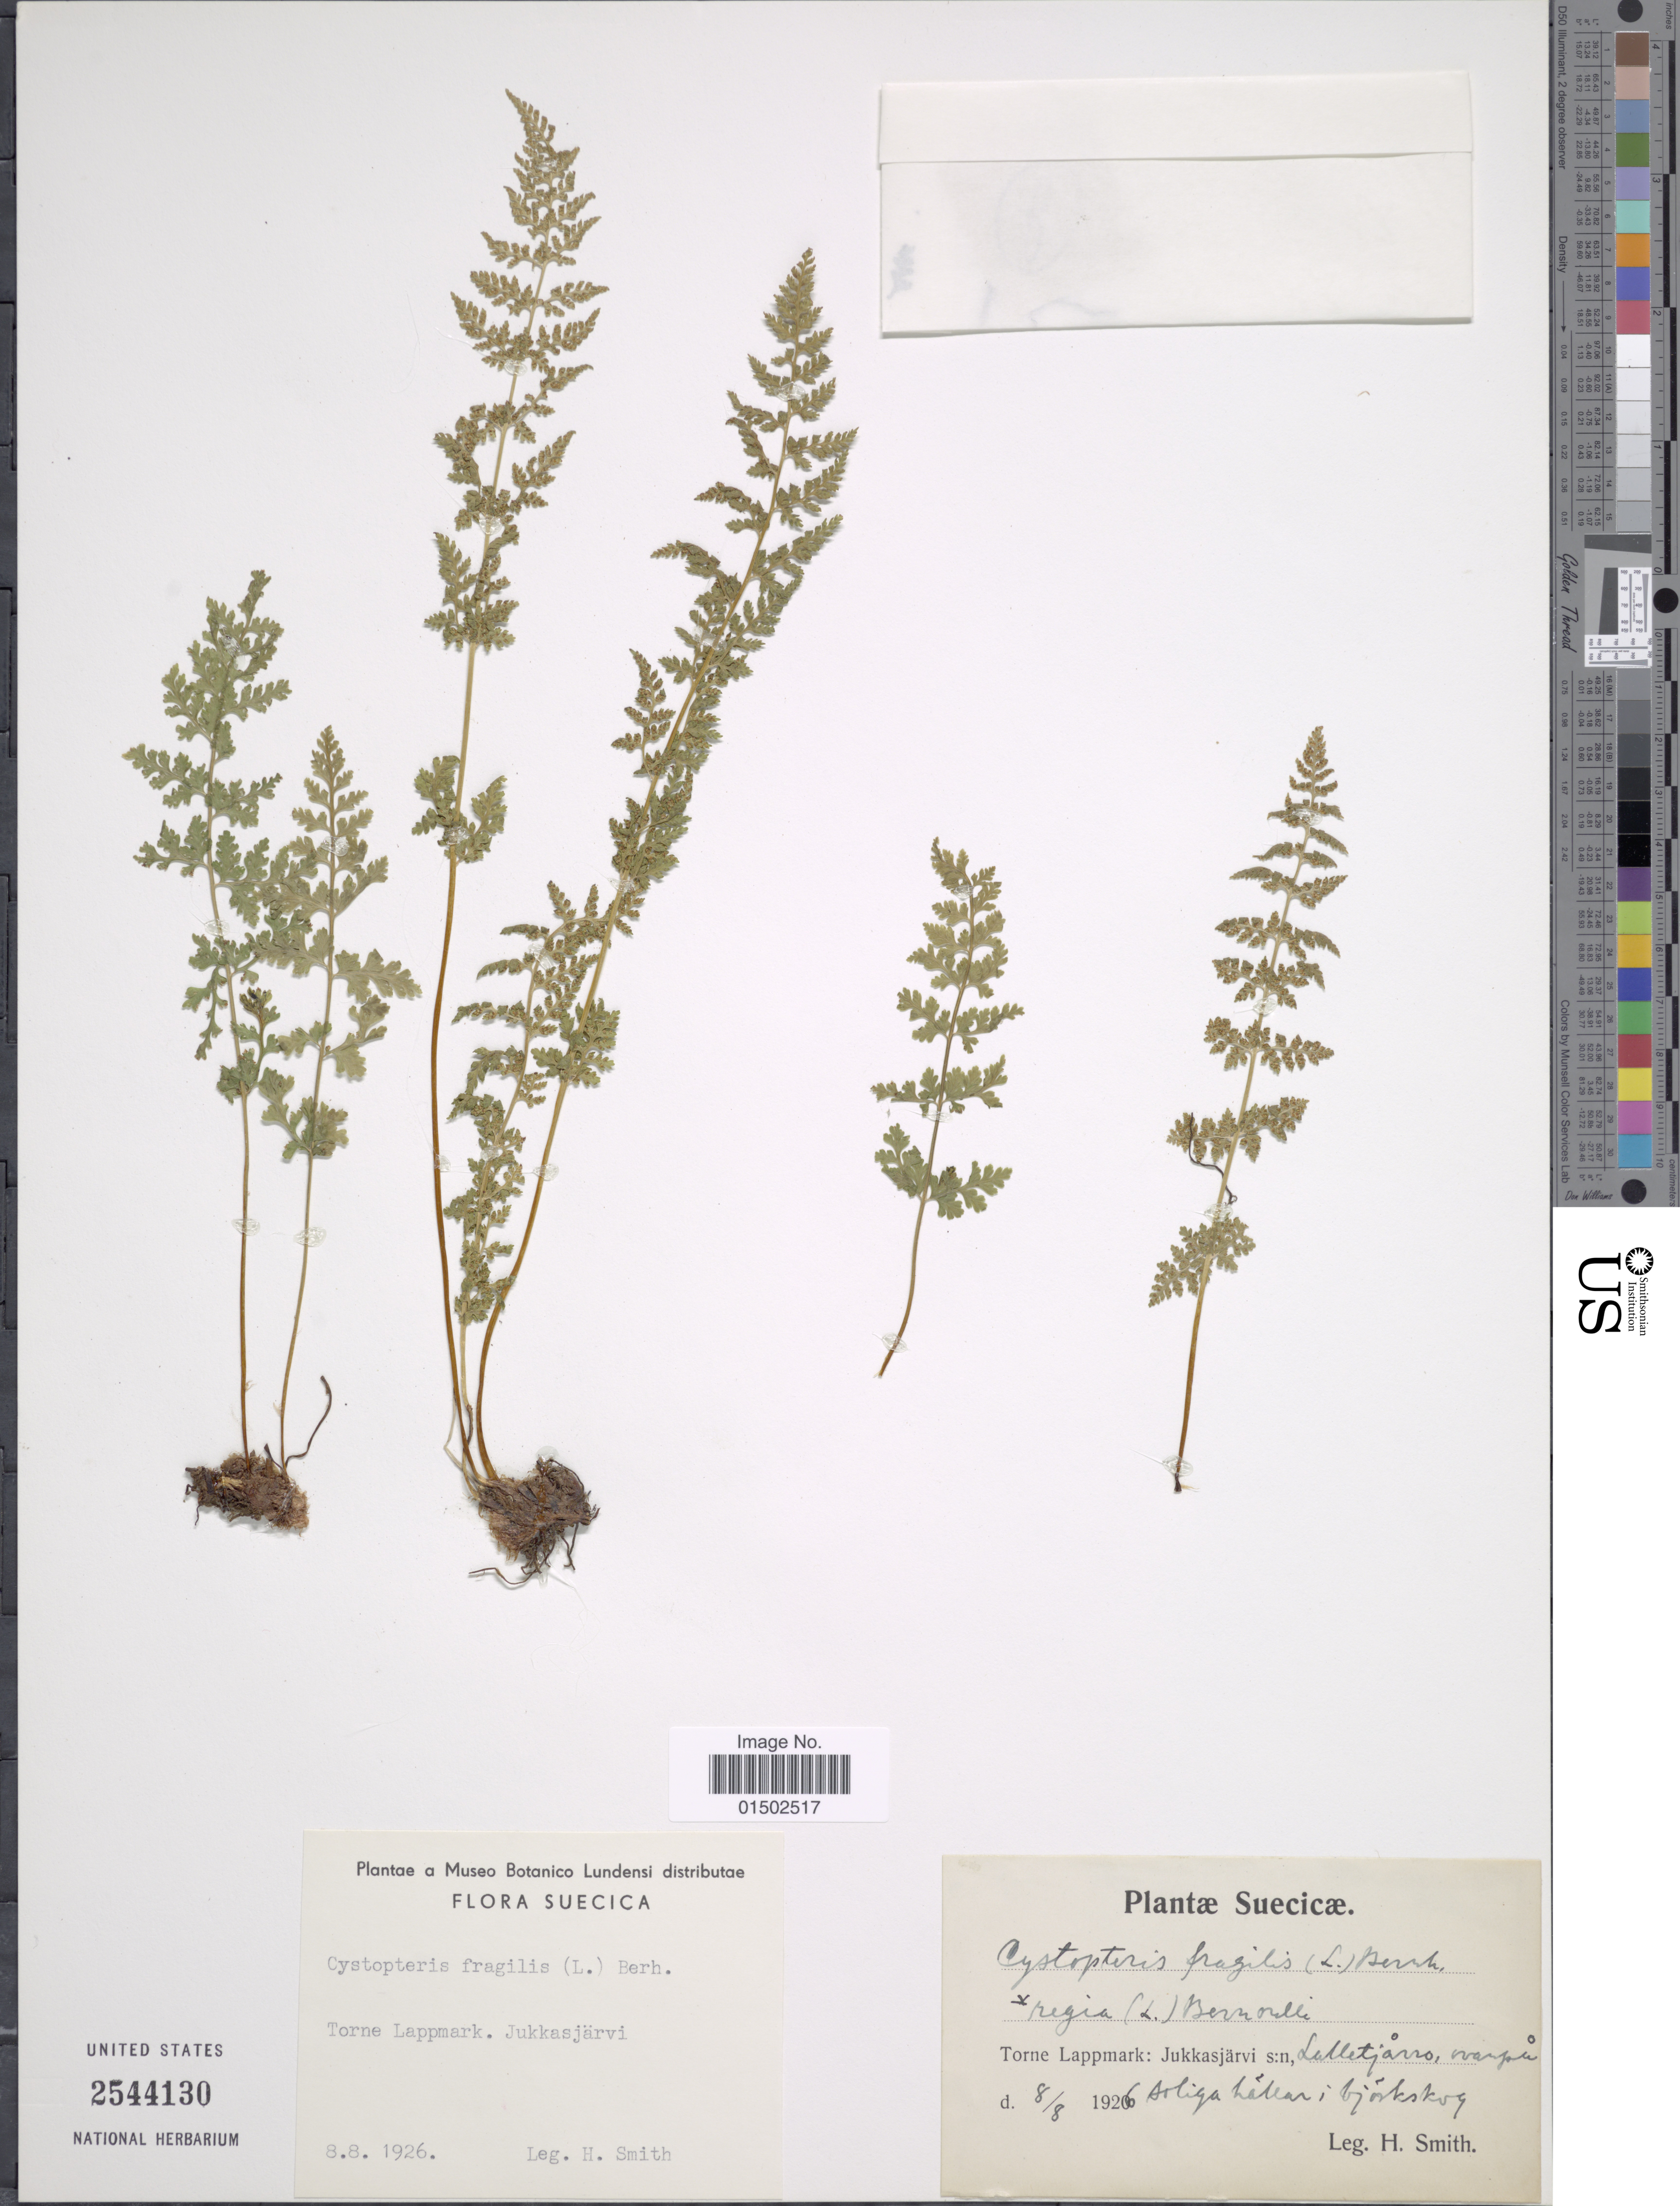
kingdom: Plantae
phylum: Tracheophyta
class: Polypodiopsida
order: Polypodiales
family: Cystopteridaceae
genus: Cystopteris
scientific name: Cystopteris fragilis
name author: (L.) Bernh.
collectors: H. Smith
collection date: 1926-08-08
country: Sweden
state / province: Norrbotten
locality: Torne Lappmark, Jukkasjarvi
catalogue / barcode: US 2544130